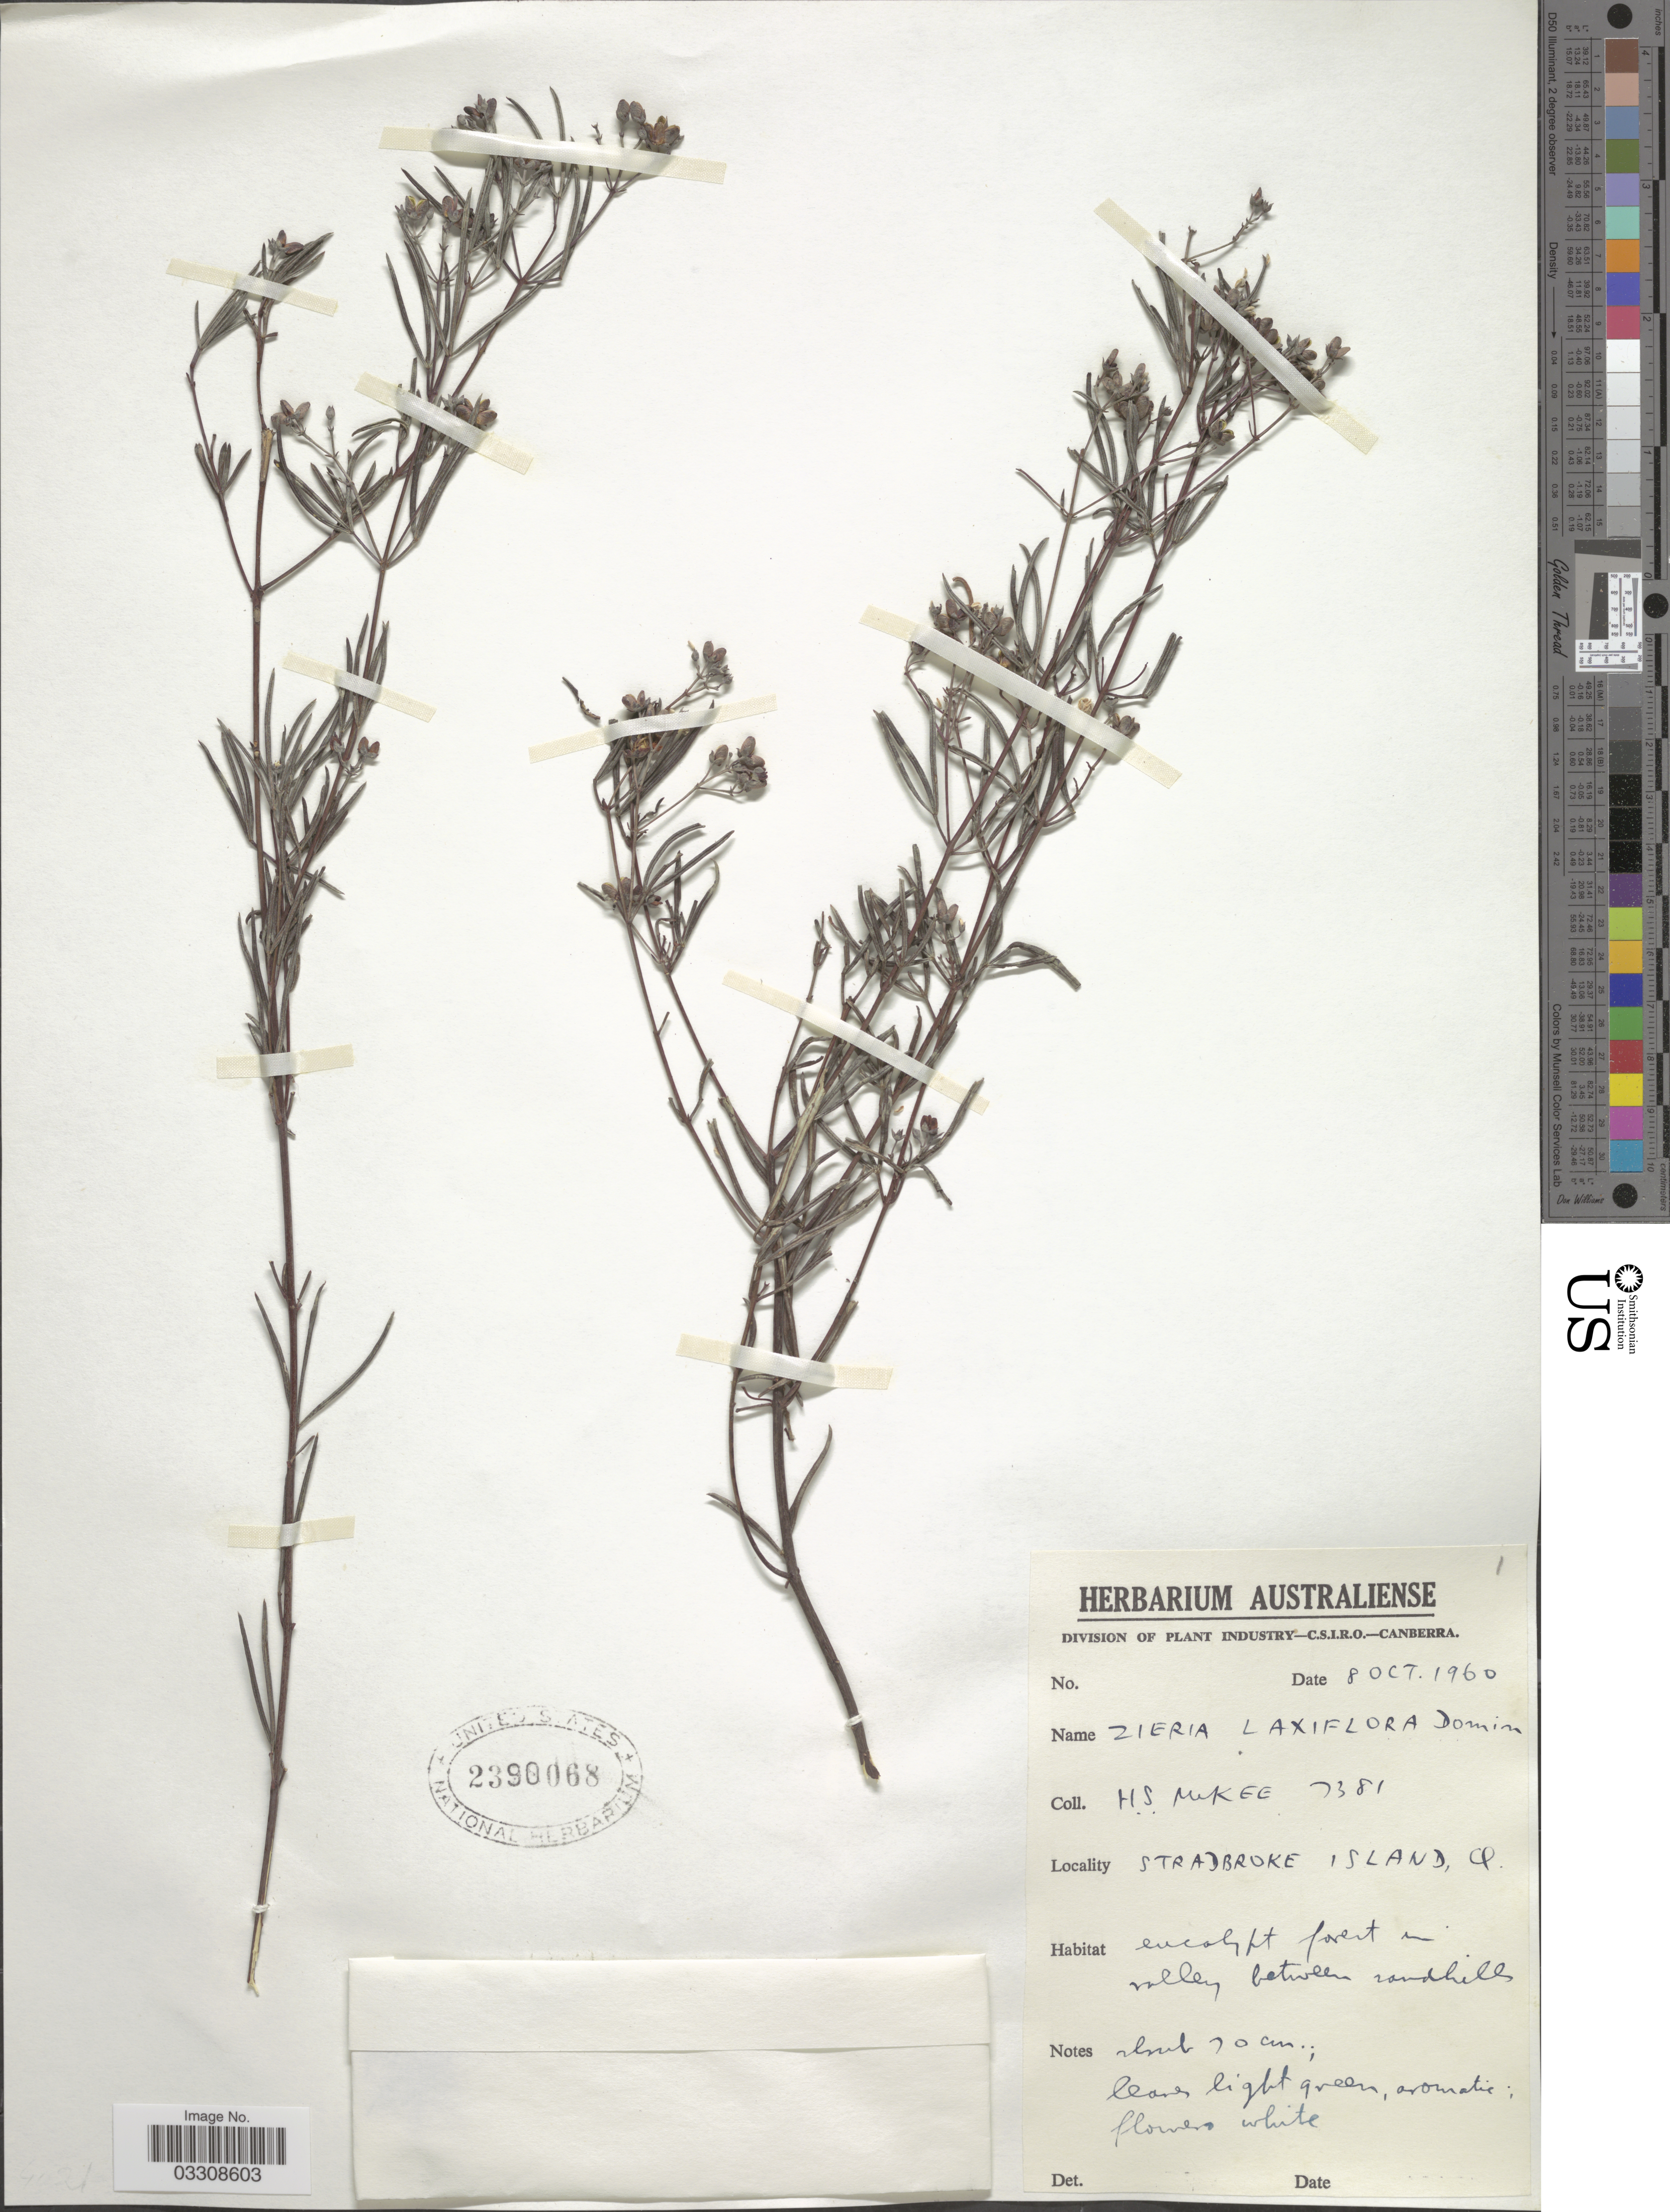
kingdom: Plantae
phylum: Tracheophyta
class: Magnoliopsida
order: Sapindales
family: Rutaceae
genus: Zieria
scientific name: Zieria laxiflora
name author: Domin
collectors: H. S. McKee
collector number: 7381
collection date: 1960-10-08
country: Australia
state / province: Queensland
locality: Stradbroke Island.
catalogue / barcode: US 2390068